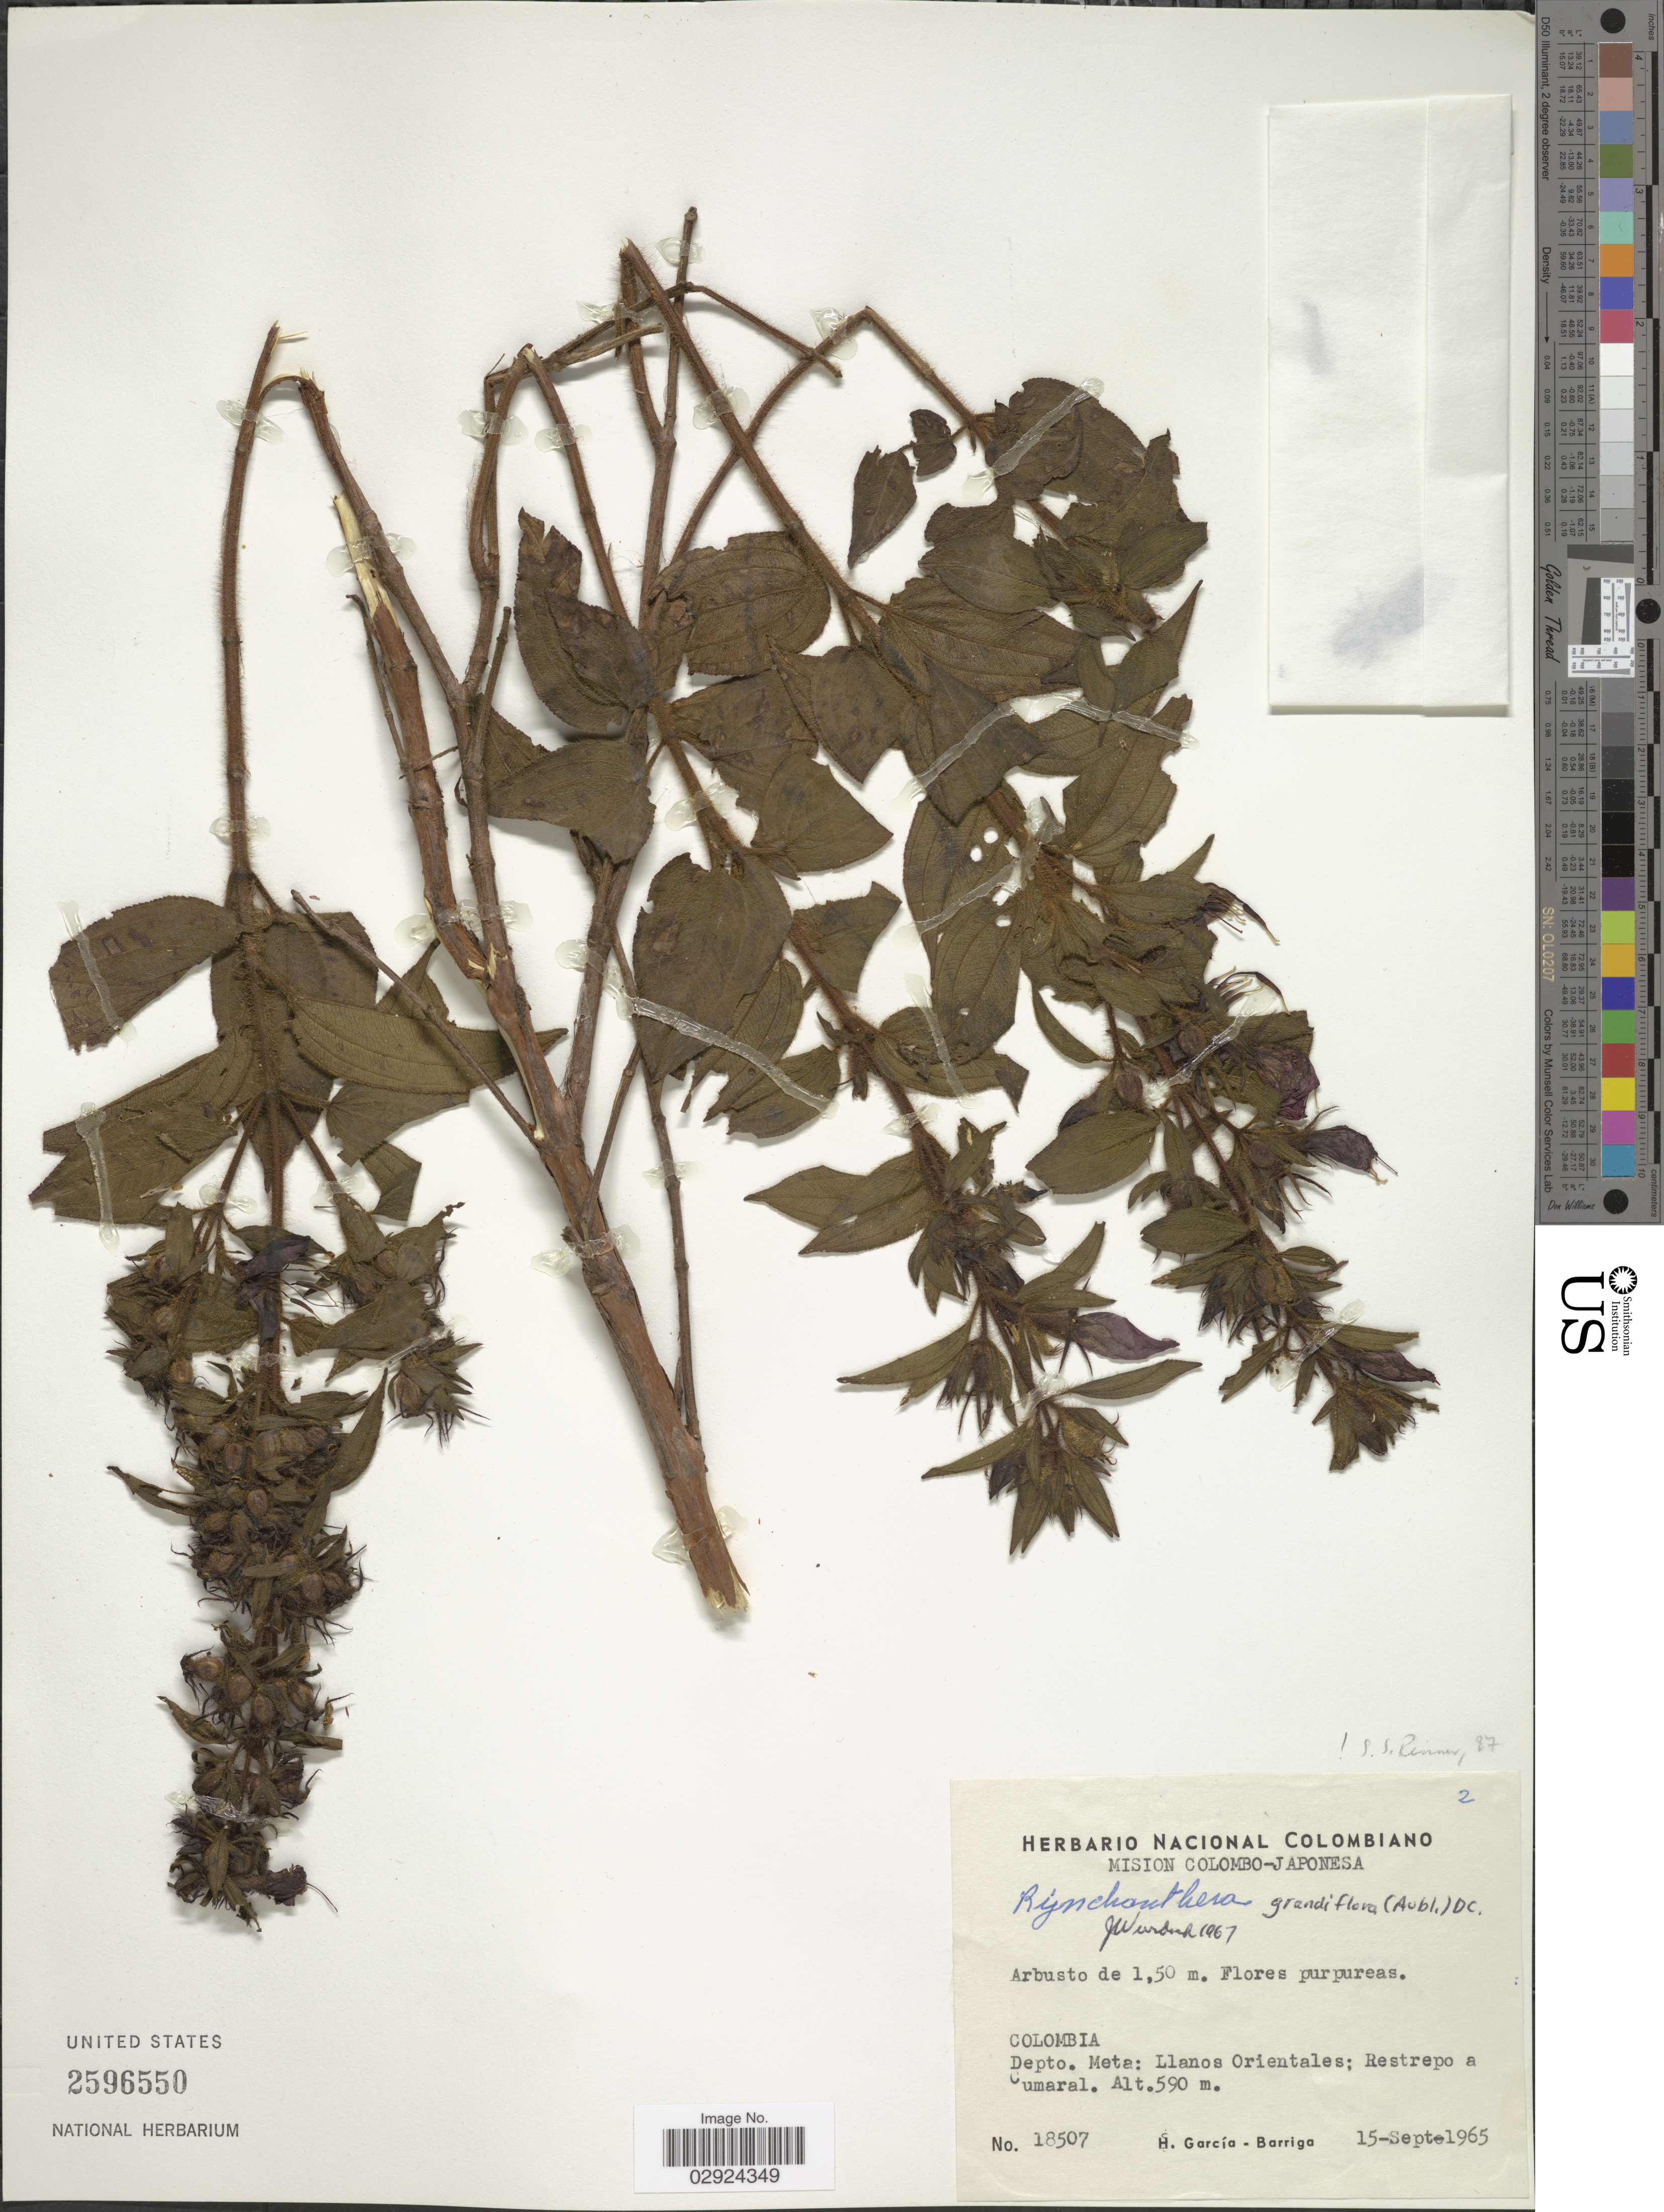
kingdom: Plantae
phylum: Tracheophyta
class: Magnoliopsida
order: Myrtales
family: Melastomataceae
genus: Rhynchanthera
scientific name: Rhynchanthera grandiflora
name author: (Aubl.) DC.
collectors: H. García Barriga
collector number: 18507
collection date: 1965-09-15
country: Colombia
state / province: Meta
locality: Depto. Meta: Llanos Orientales, Restrepo a Cumaral.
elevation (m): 590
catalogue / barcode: US 2596550